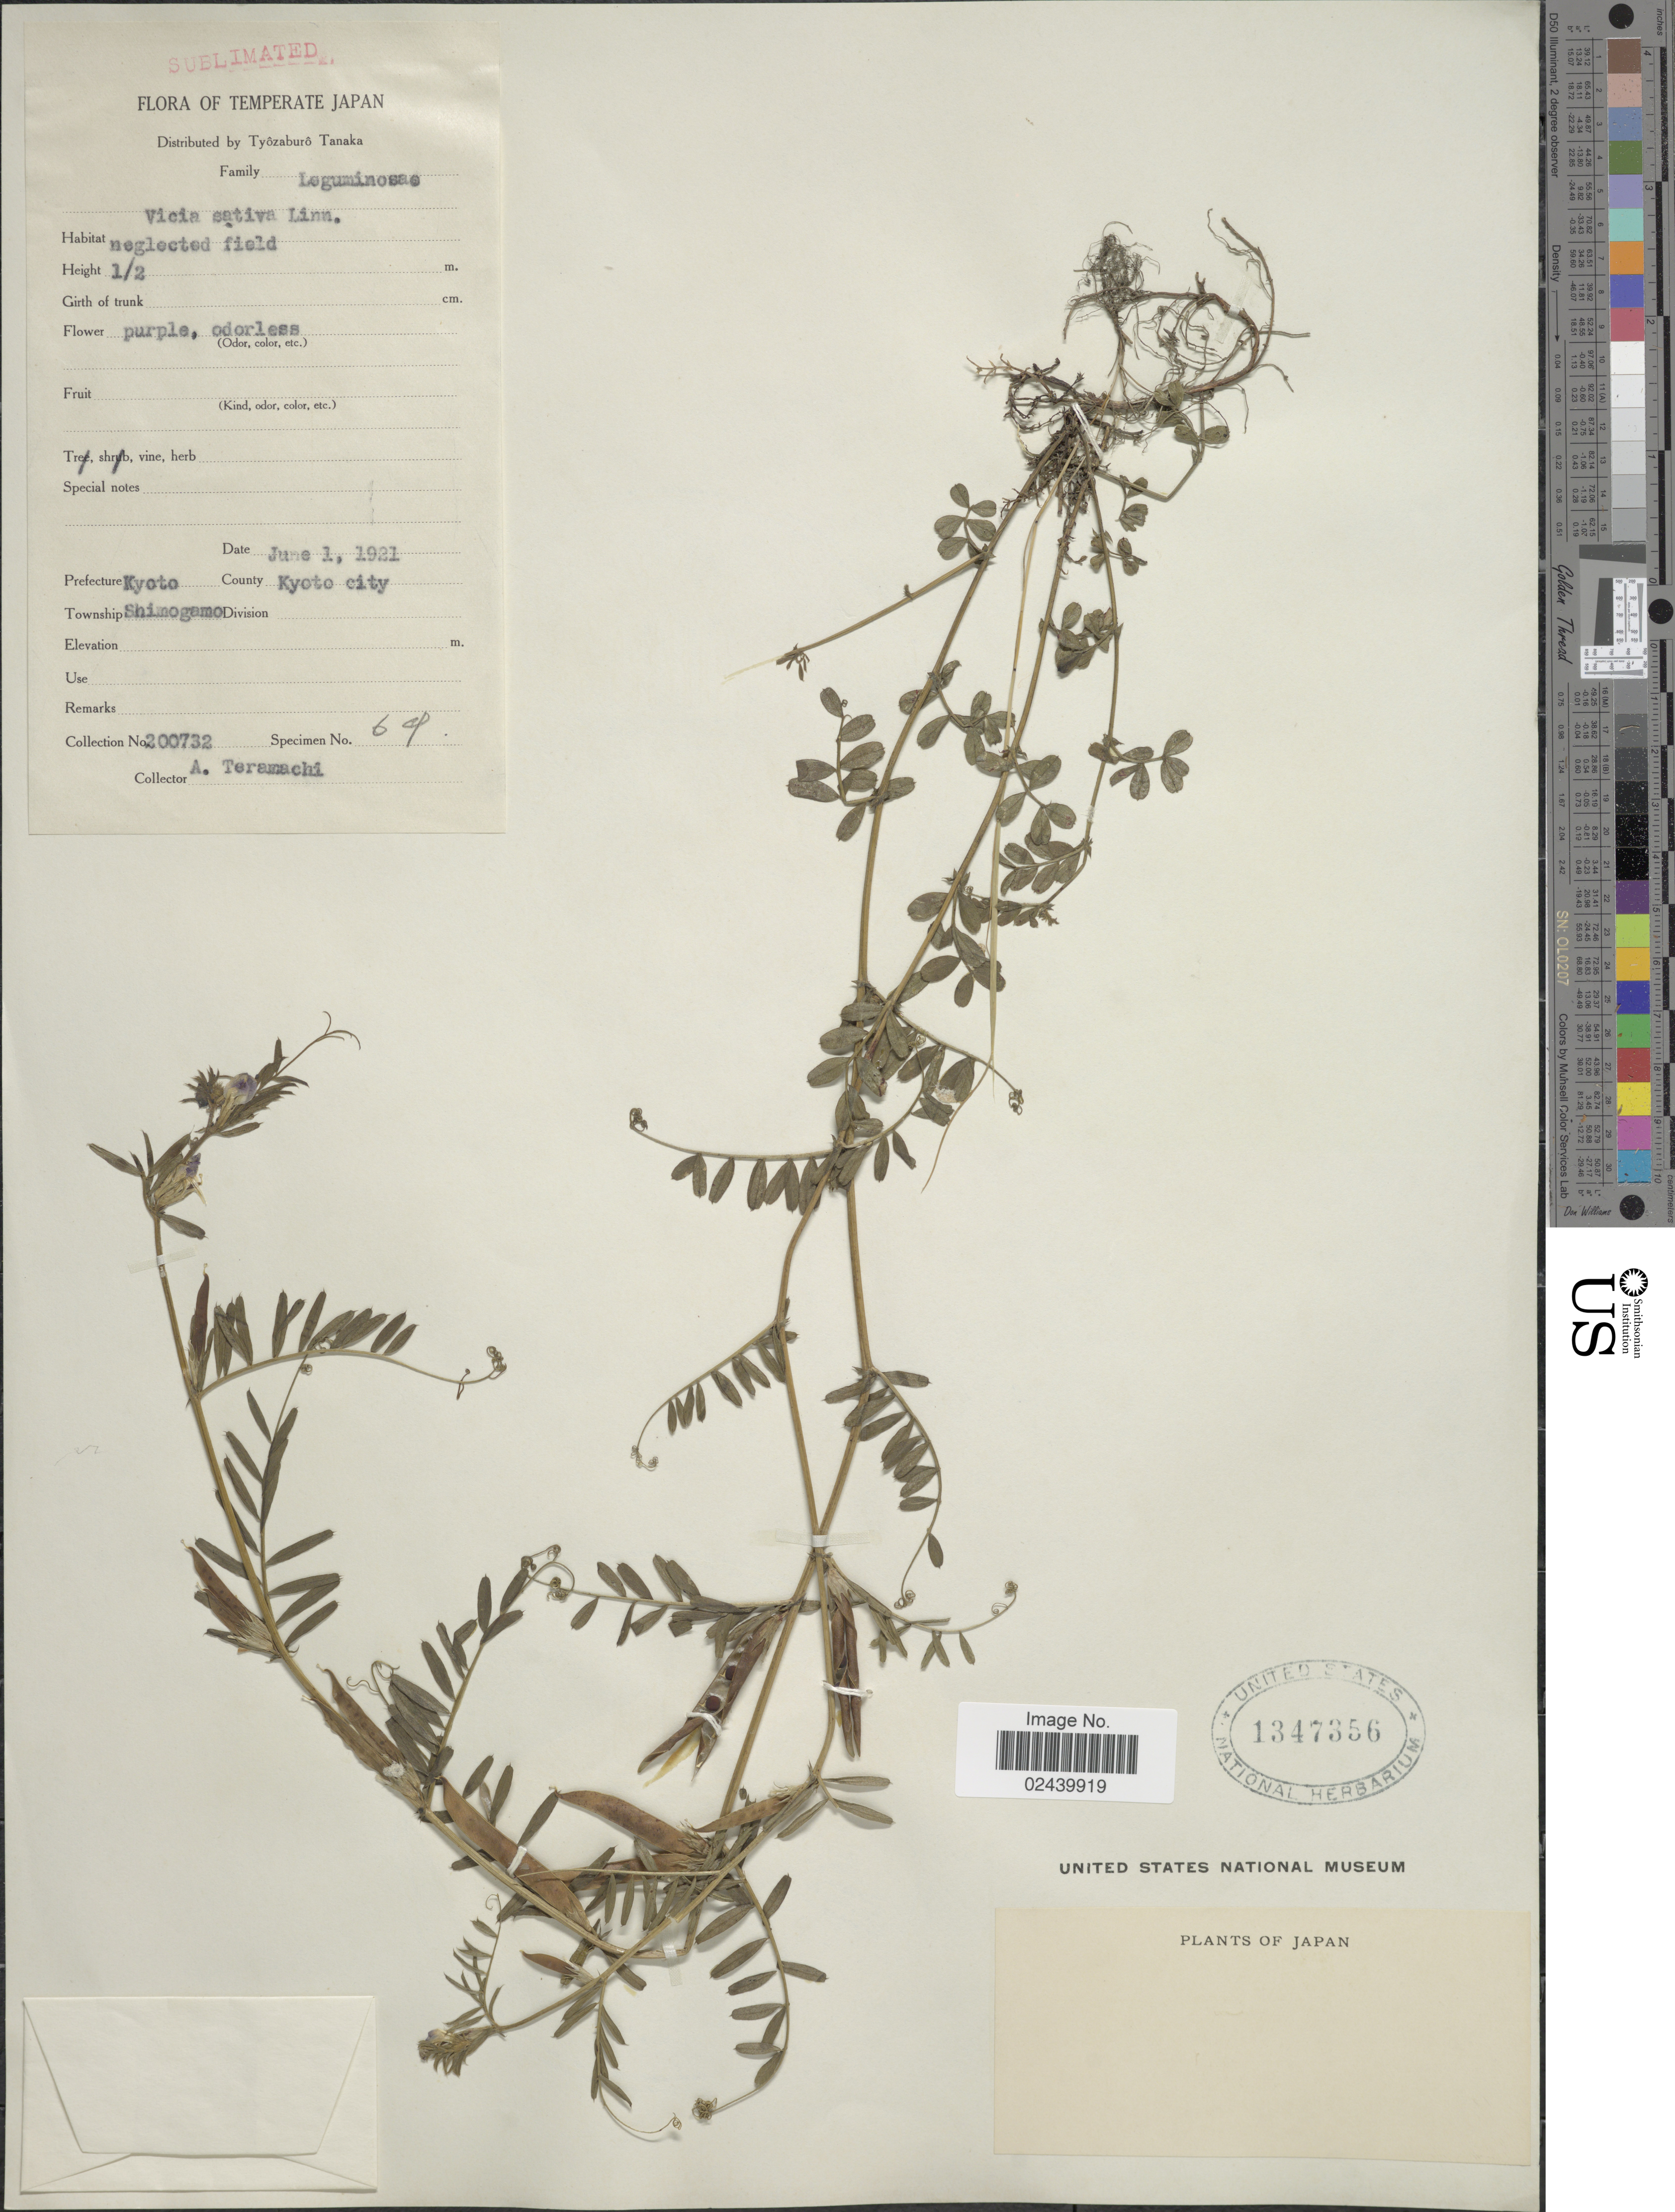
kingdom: Plantae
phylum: Tracheophyta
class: Magnoliopsida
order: Fabales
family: Fabaceae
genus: Vicia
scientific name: Vicia sativa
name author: L.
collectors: A. Teramachi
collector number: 200732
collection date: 1921-06-01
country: Japan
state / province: Kyoto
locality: County Kyoto city. Township Shimogamo.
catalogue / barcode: US 1347356